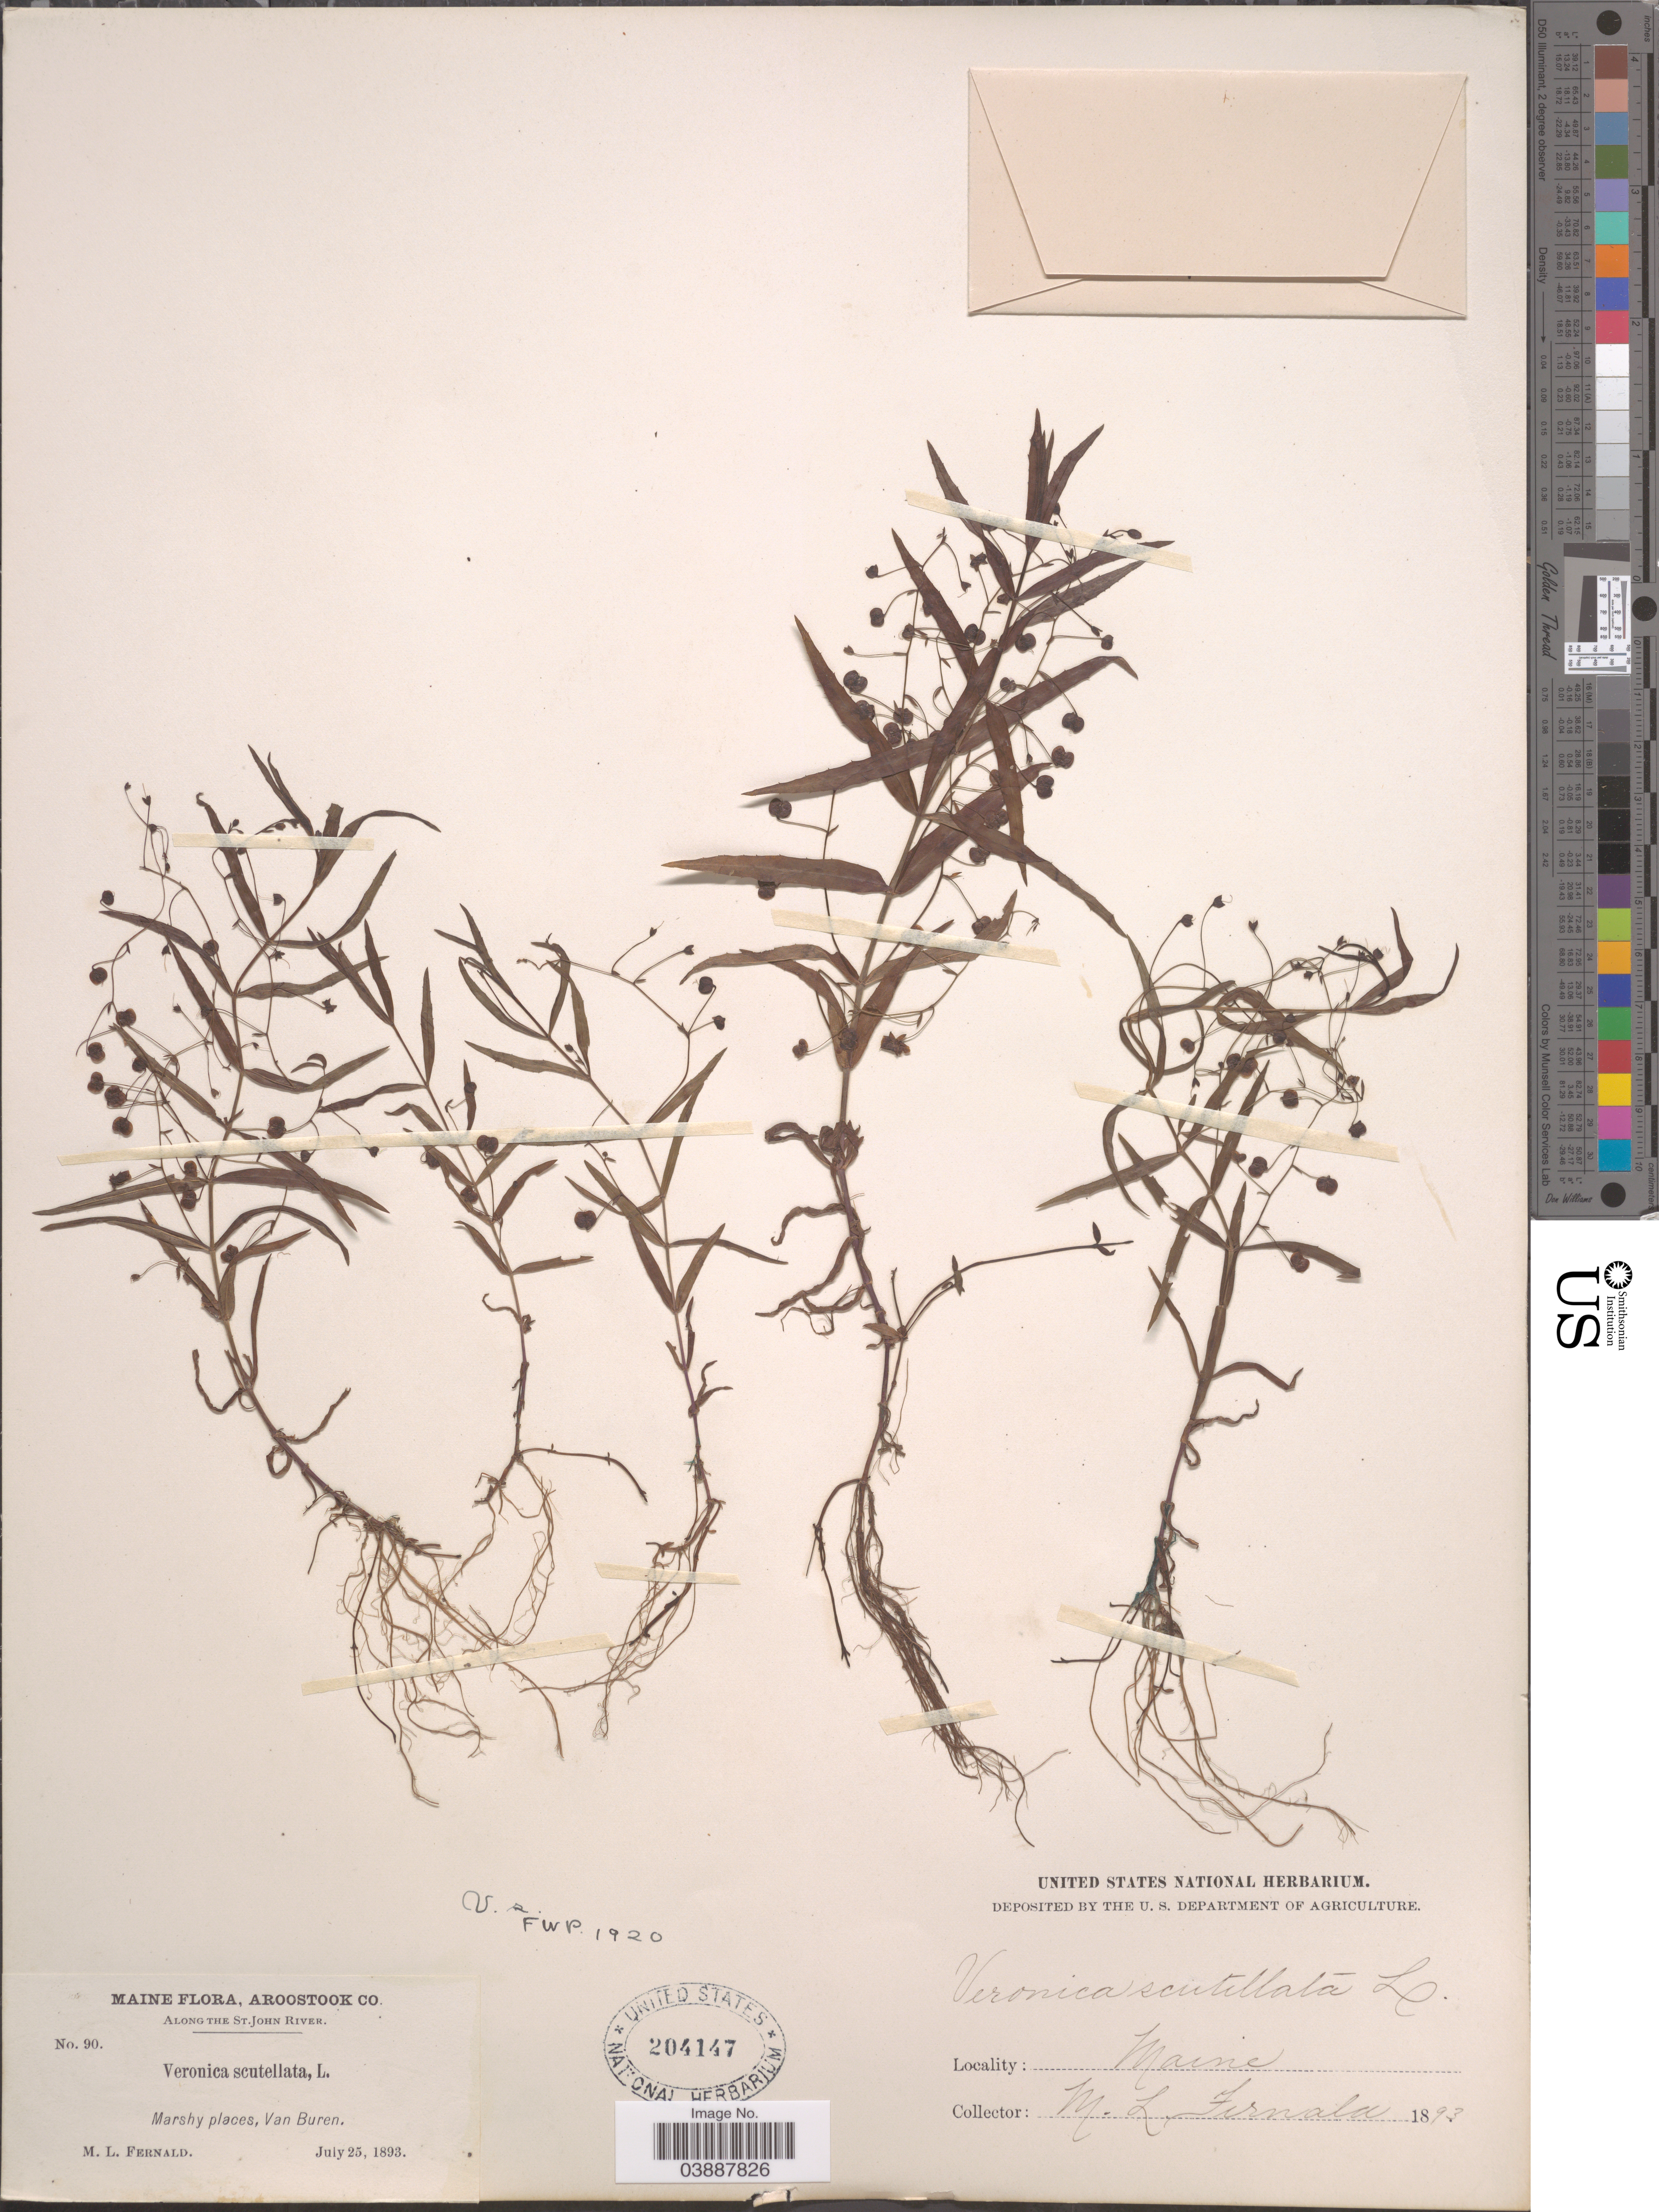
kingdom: Plantae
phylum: Tracheophyta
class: Magnoliopsida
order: Lamiales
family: Plantaginaceae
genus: Veronica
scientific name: Veronica scutellata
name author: L.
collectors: M. L. Fernald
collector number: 90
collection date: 1893-07-25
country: United States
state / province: Maine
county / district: Aroostook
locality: Along the St. John River. Van Buren.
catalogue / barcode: US 204147